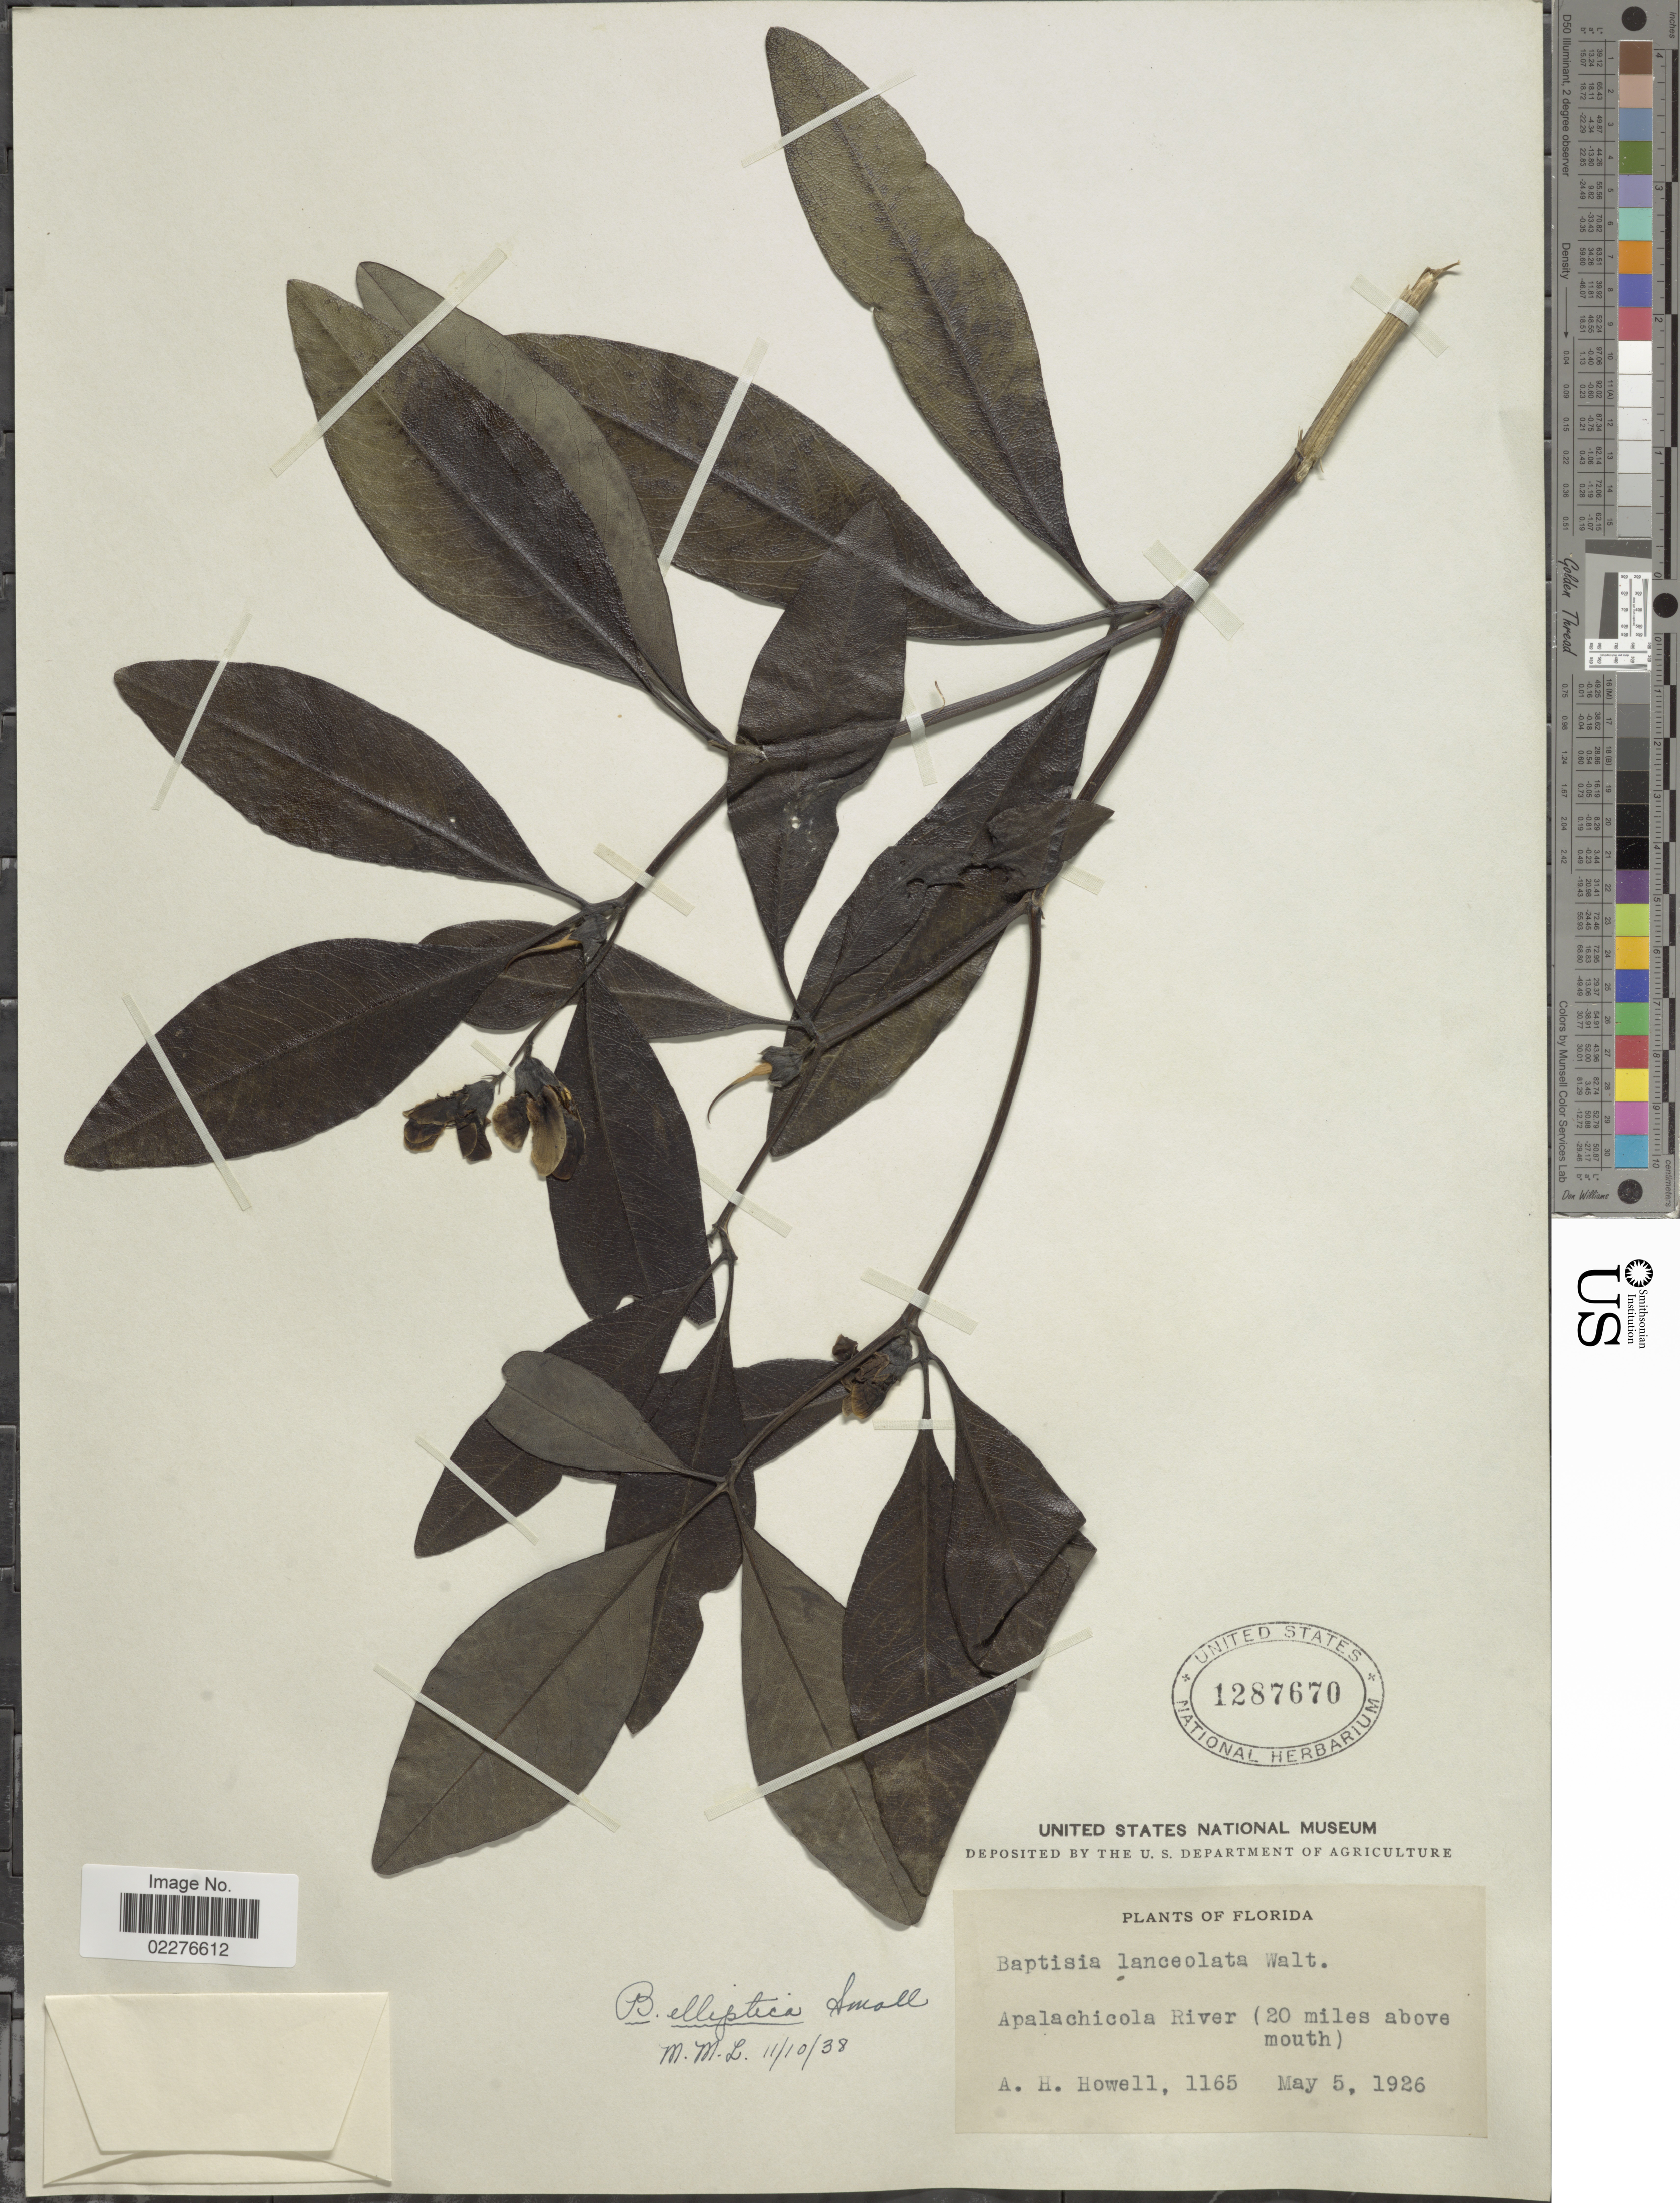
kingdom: Plantae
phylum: Tracheophyta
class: Magnoliopsida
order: Fabales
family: Fabaceae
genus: Baptisia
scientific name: Baptisia fragilis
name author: Larisey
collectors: A. Howell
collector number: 1165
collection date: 1926-05-05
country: United States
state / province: Florida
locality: Apalachicola River (20 miles above mouth)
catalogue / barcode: US 1287670